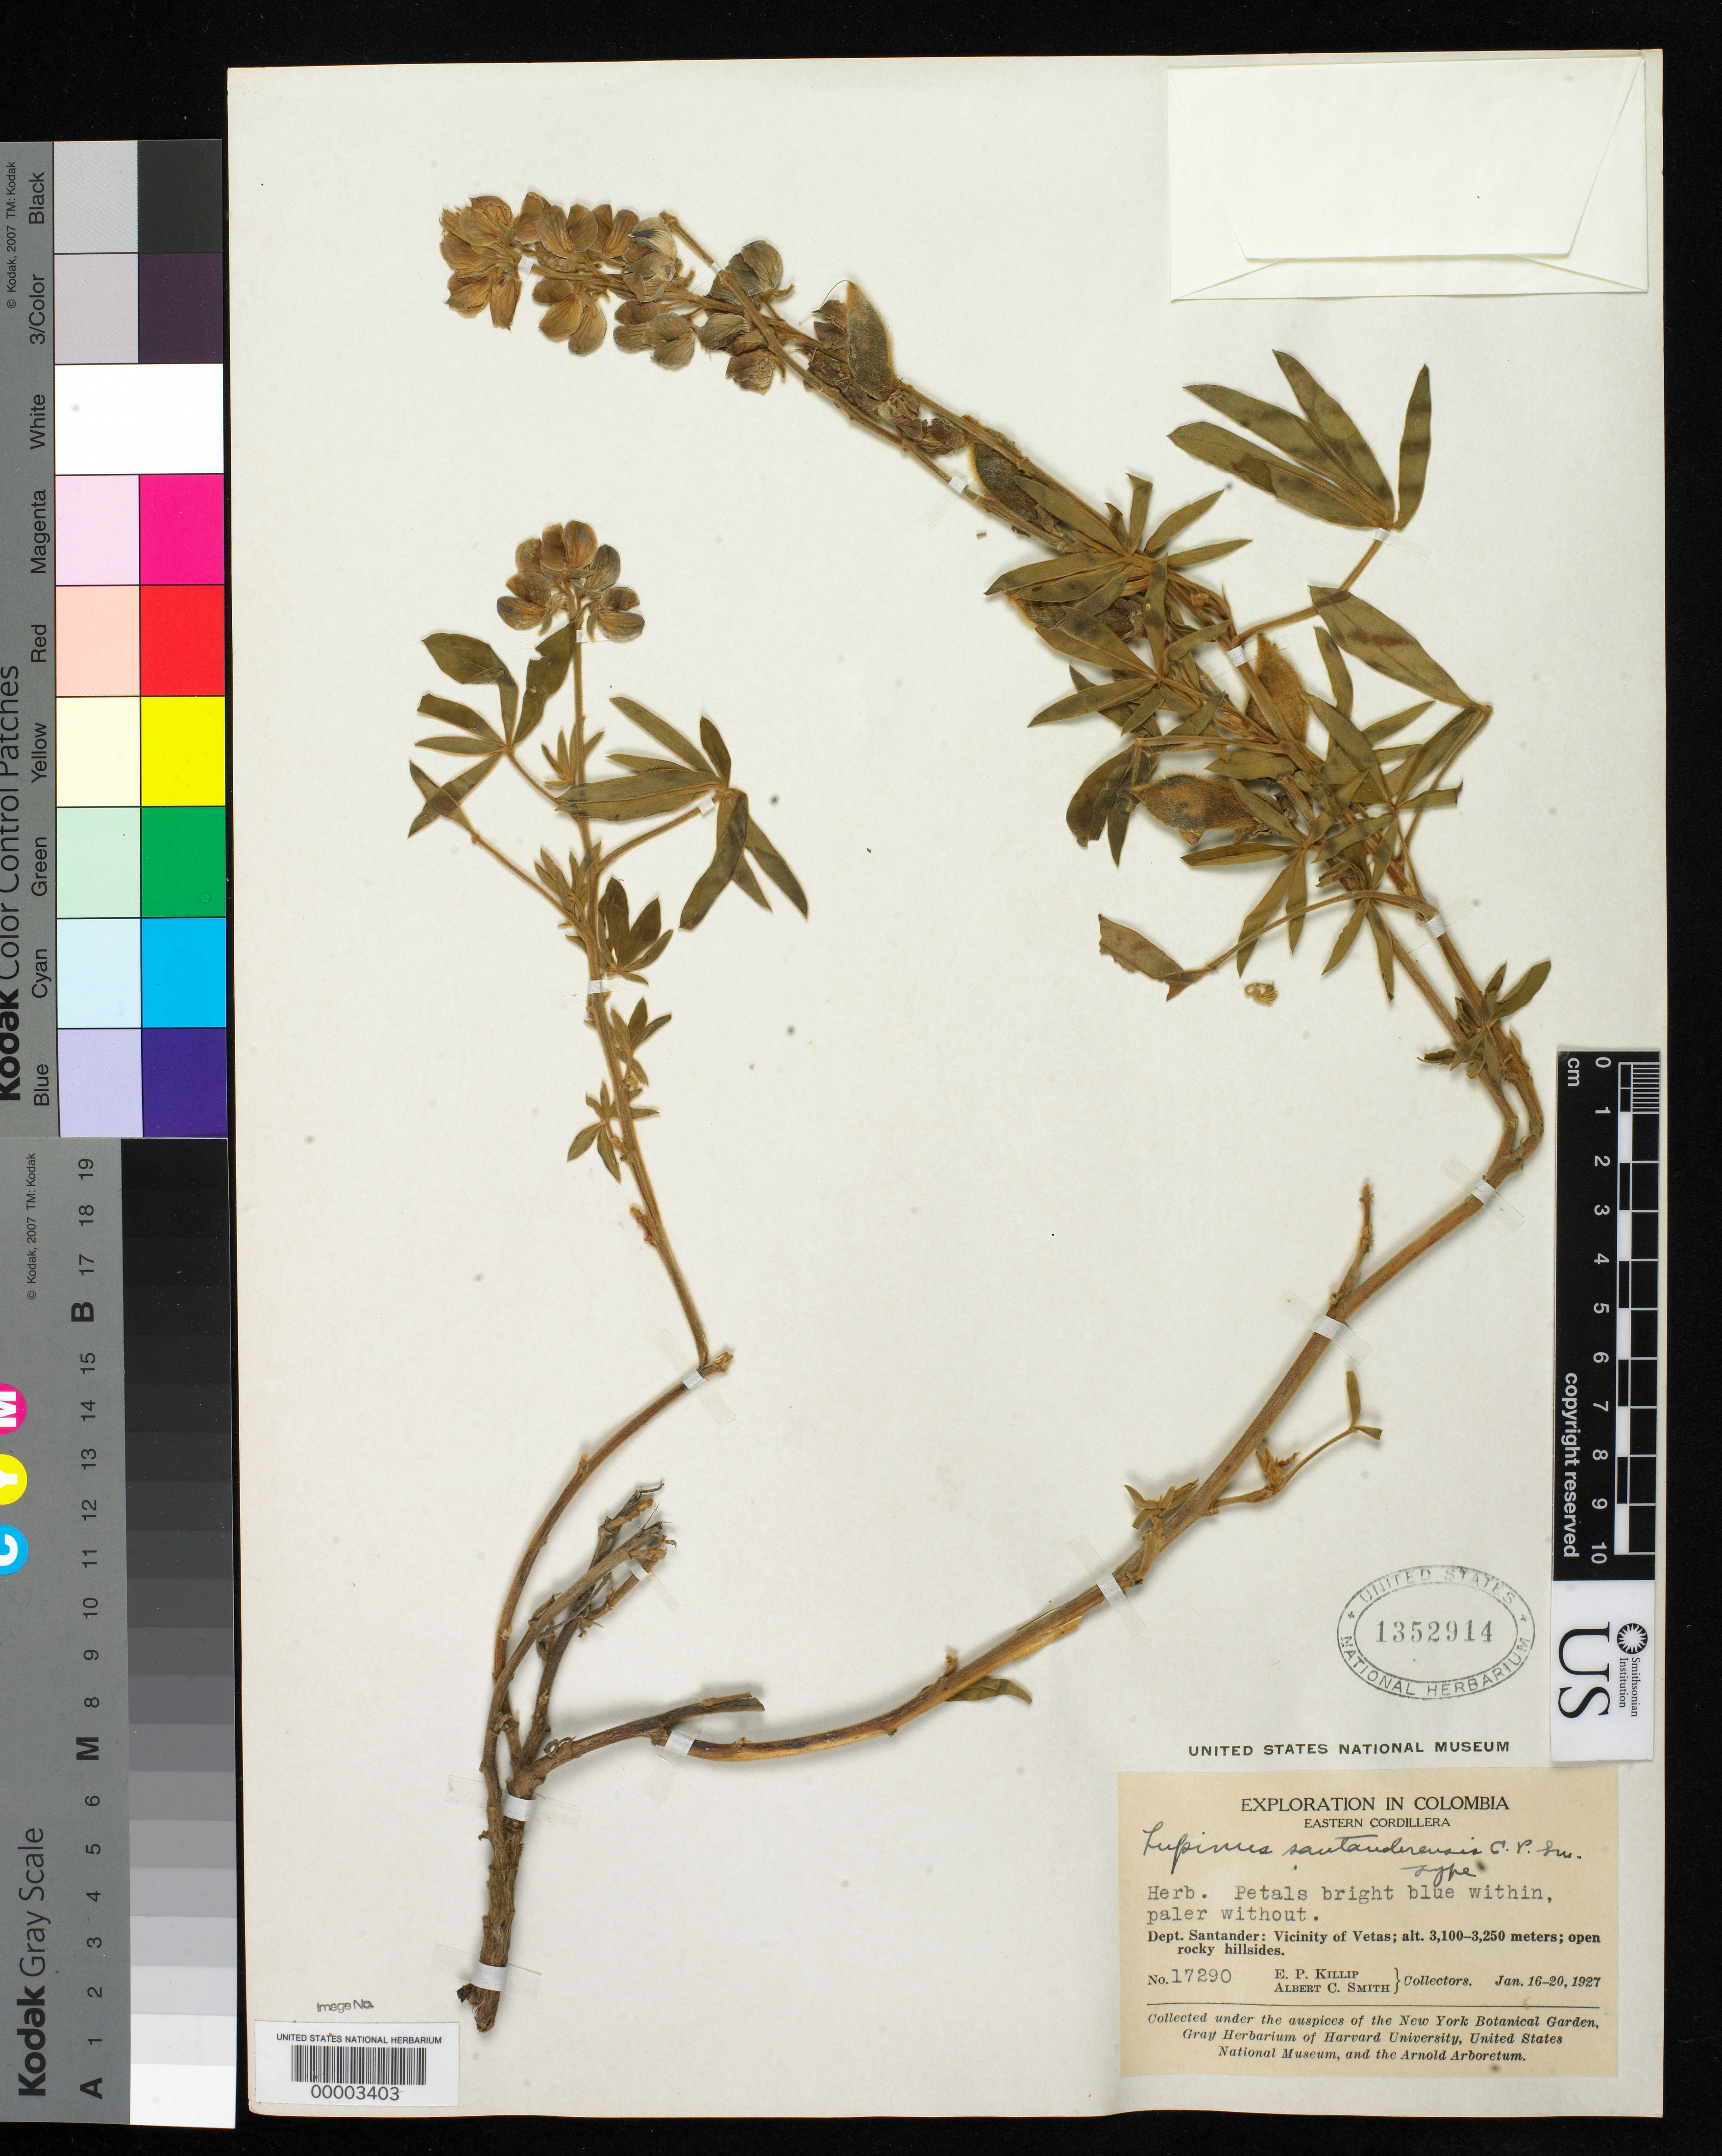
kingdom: Plantae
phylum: Tracheophyta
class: Magnoliopsida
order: Fabales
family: Fabaceae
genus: Lupinus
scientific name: Lupinus santanderensis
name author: C.P. Sm.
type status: Holotype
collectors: E. P. Killip & A. C. Smith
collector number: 17290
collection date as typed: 16 Jan 1927 to 20 Jan 1927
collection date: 1927-01-16/1927-01-20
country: Colombia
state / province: Santander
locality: Near Vetas.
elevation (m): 3100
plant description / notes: Protologue cites type specimen at "h 66" [herbarium 66 = USNH]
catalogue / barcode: US 1352914